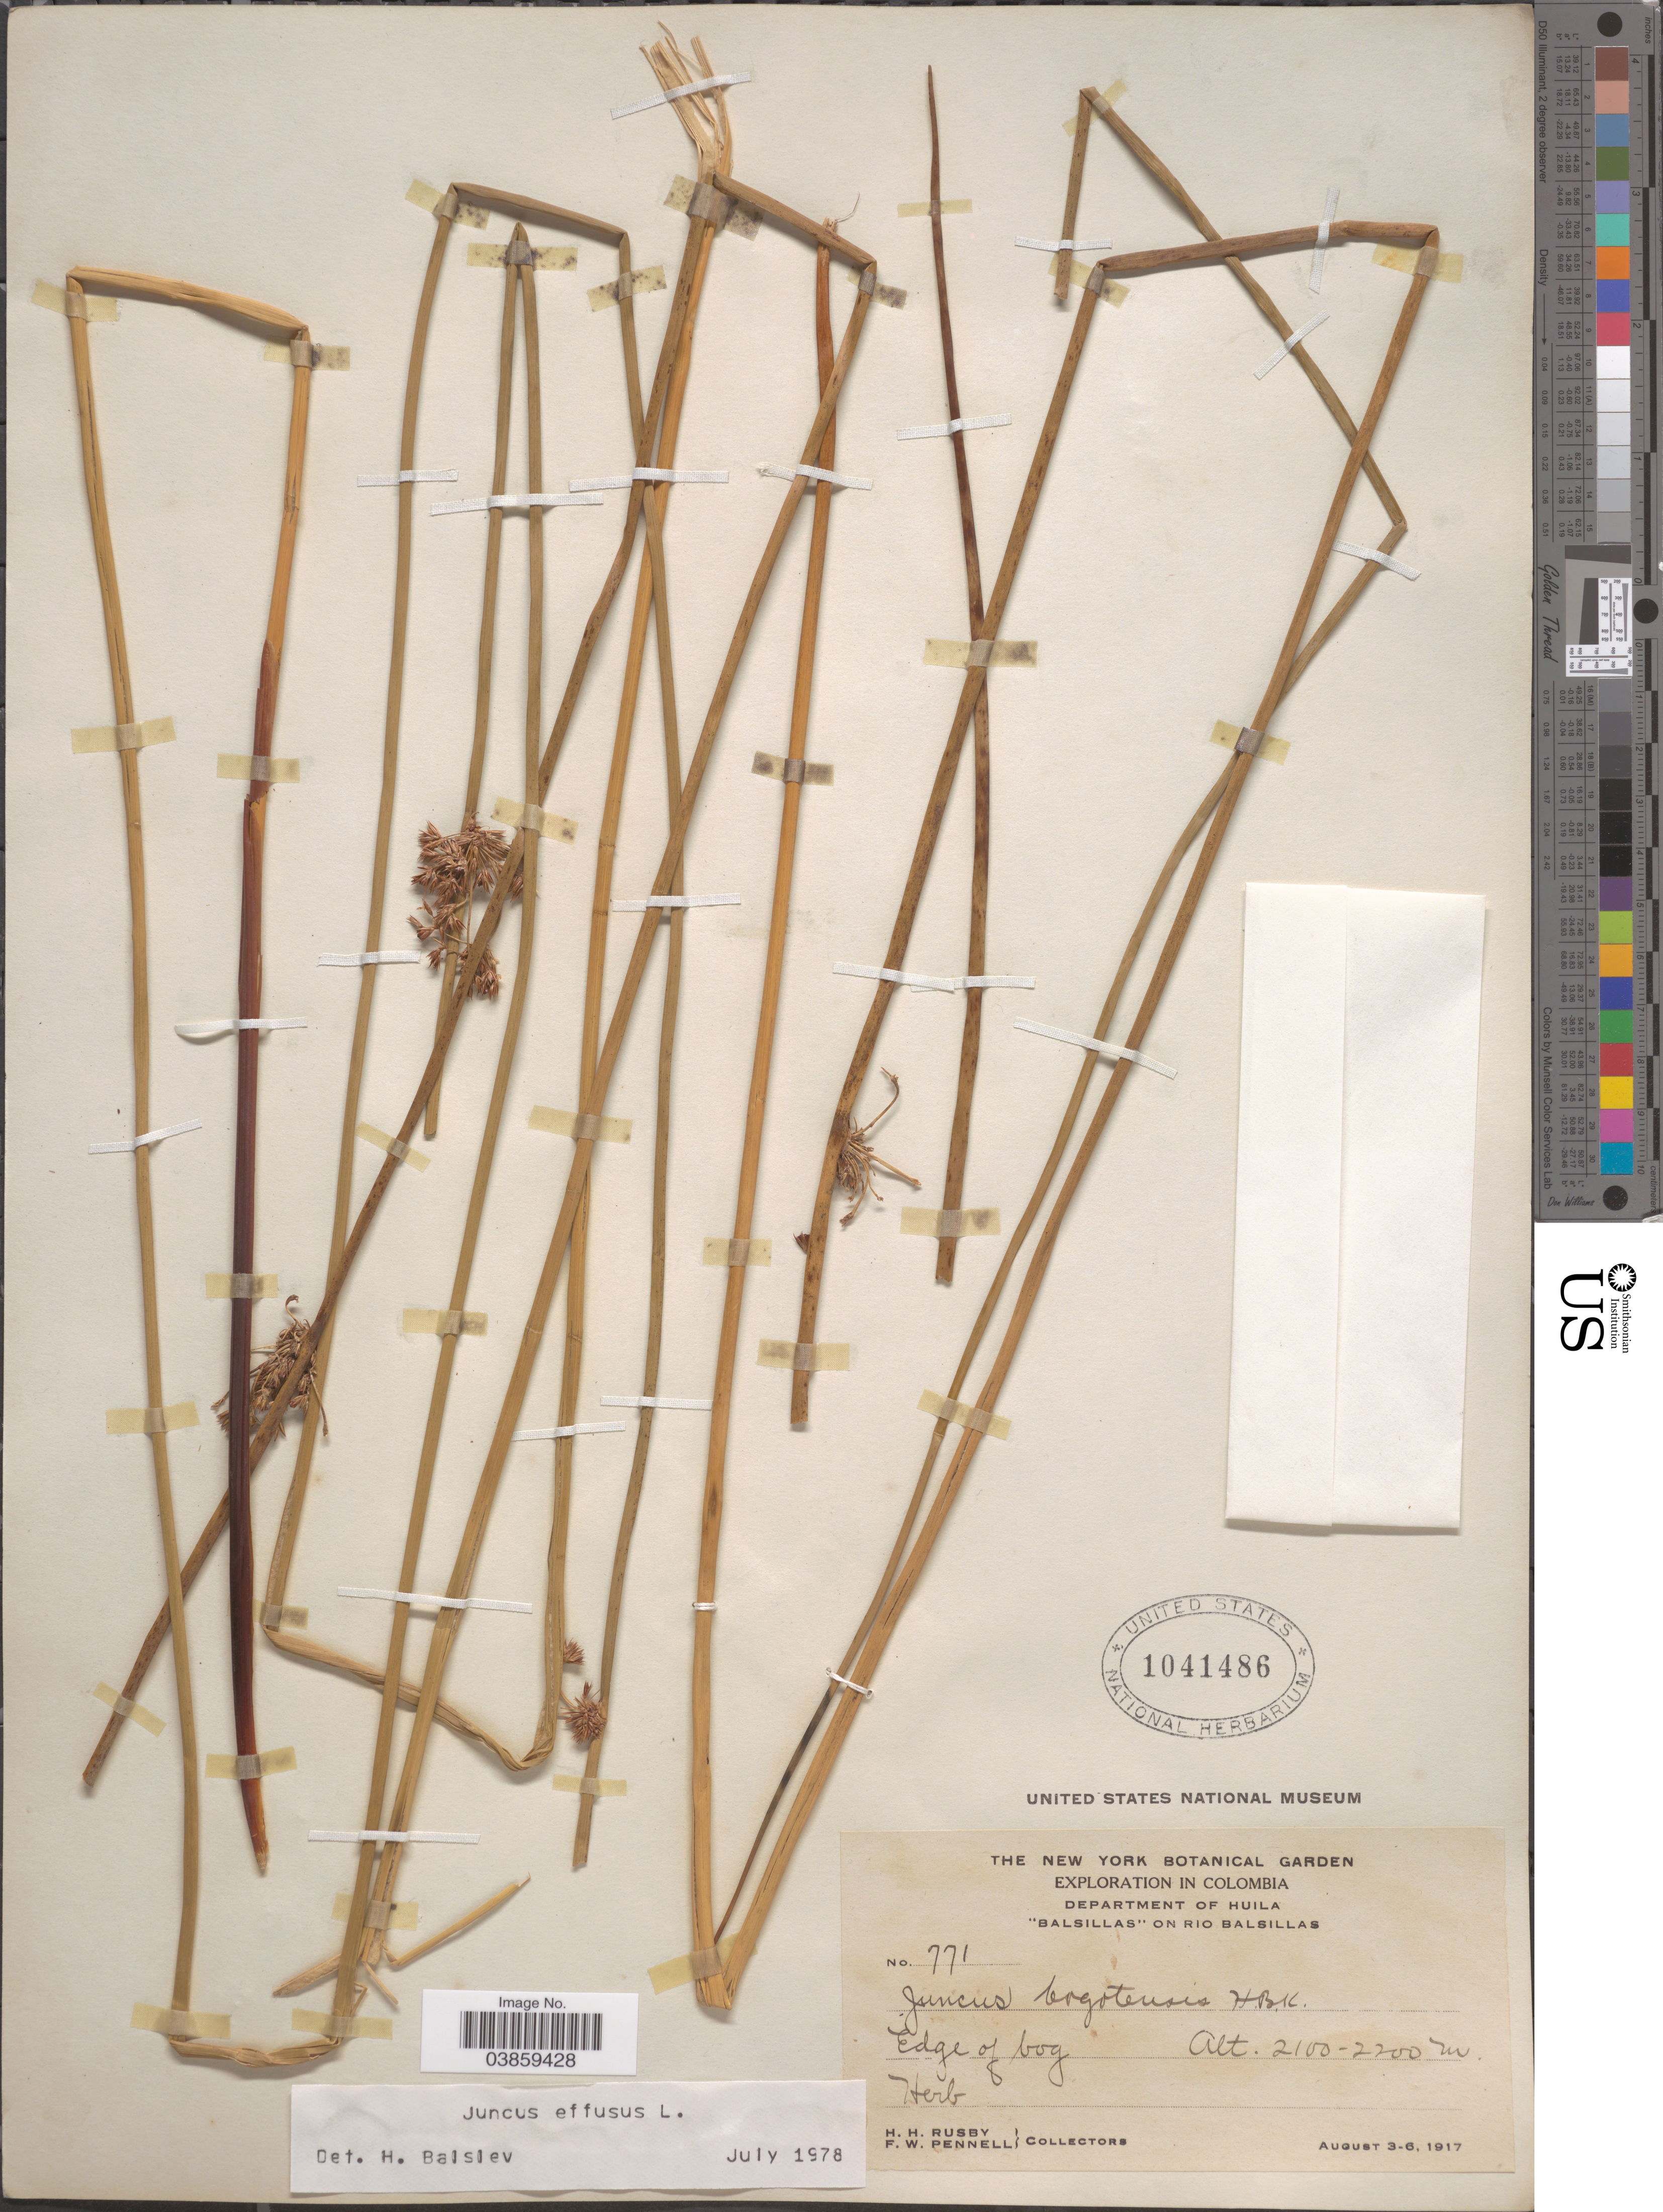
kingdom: Plantae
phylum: Tracheophyta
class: Liliopsida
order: Poales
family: Juncaceae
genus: Juncus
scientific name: Juncus effusus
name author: L.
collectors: H. H. Rusby & F. W. Pennell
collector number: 771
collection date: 1917-08-03/1917-08-06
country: Colombia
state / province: Huila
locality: "Balsillas" on Rio Balsillas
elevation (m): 2100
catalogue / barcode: US 1041486